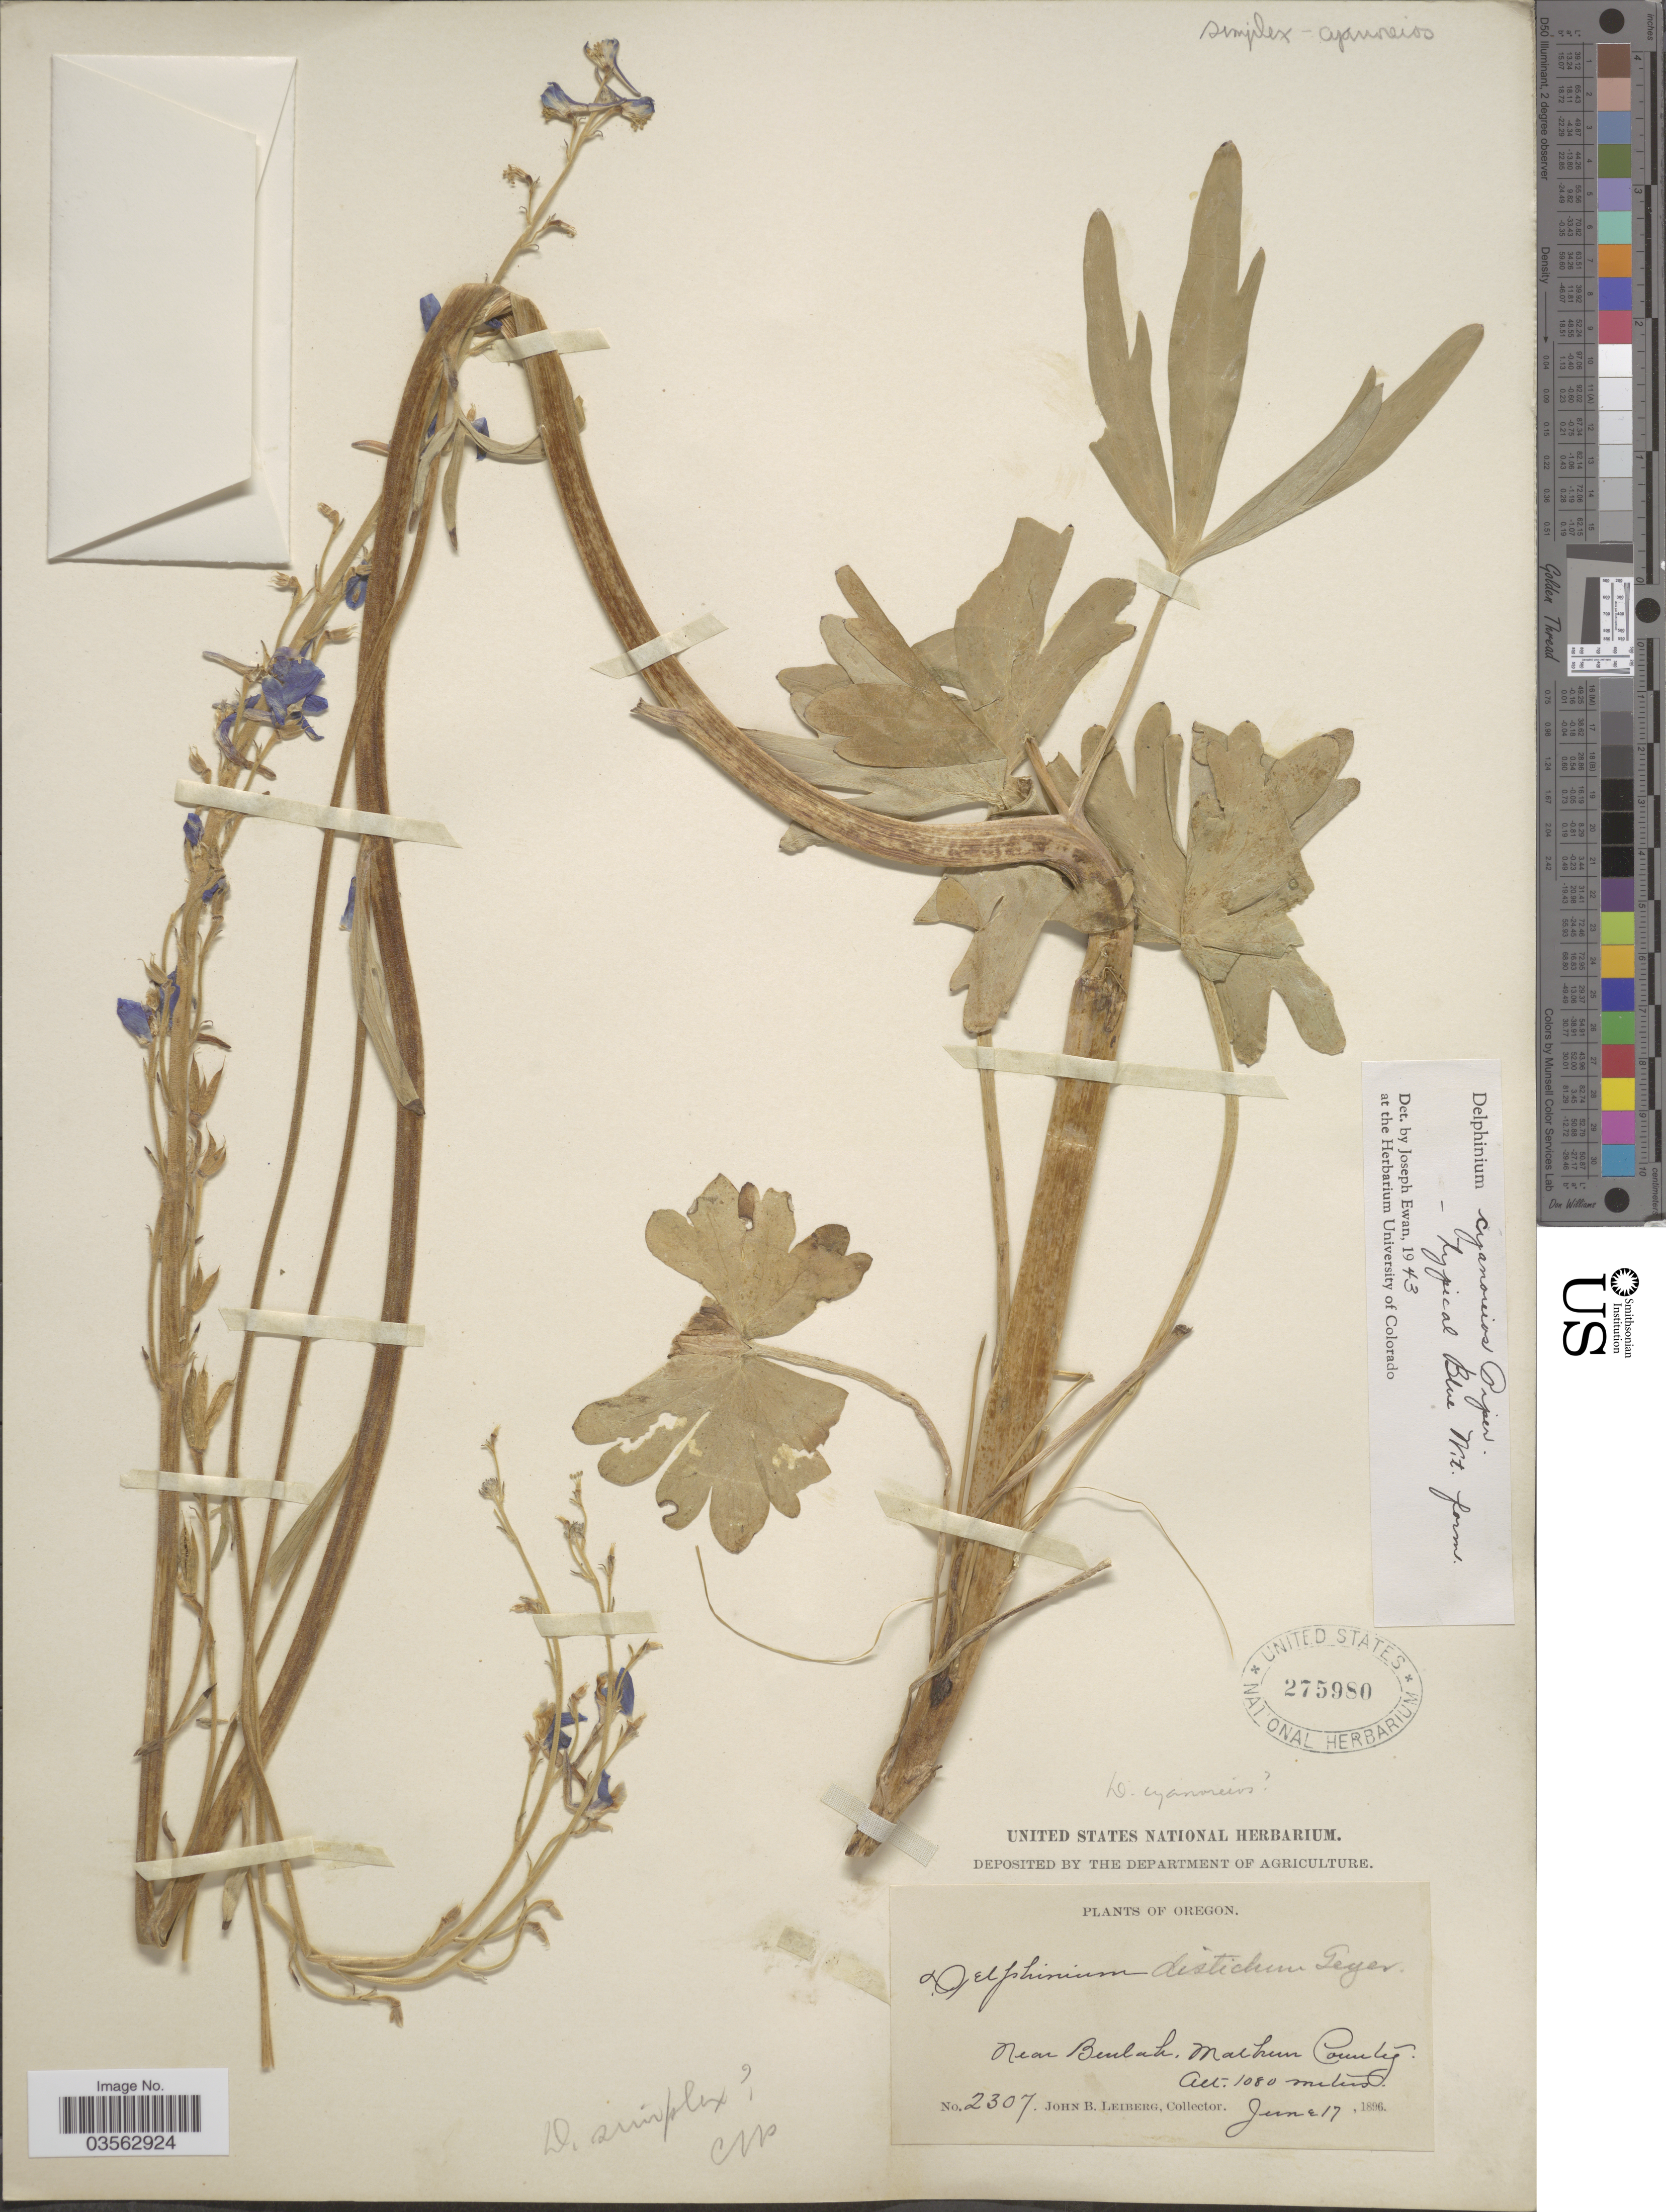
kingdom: Plantae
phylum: Tracheophyta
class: Magnoliopsida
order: Ranunculales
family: Ranunculaceae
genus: Delphinium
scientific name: Delphinium cyanoreios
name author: Piper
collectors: J. B. Leiberg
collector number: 2307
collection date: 1896-06-17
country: United States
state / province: Oregon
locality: Near Beulah, Malheur County.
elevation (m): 1080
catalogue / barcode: US 275980